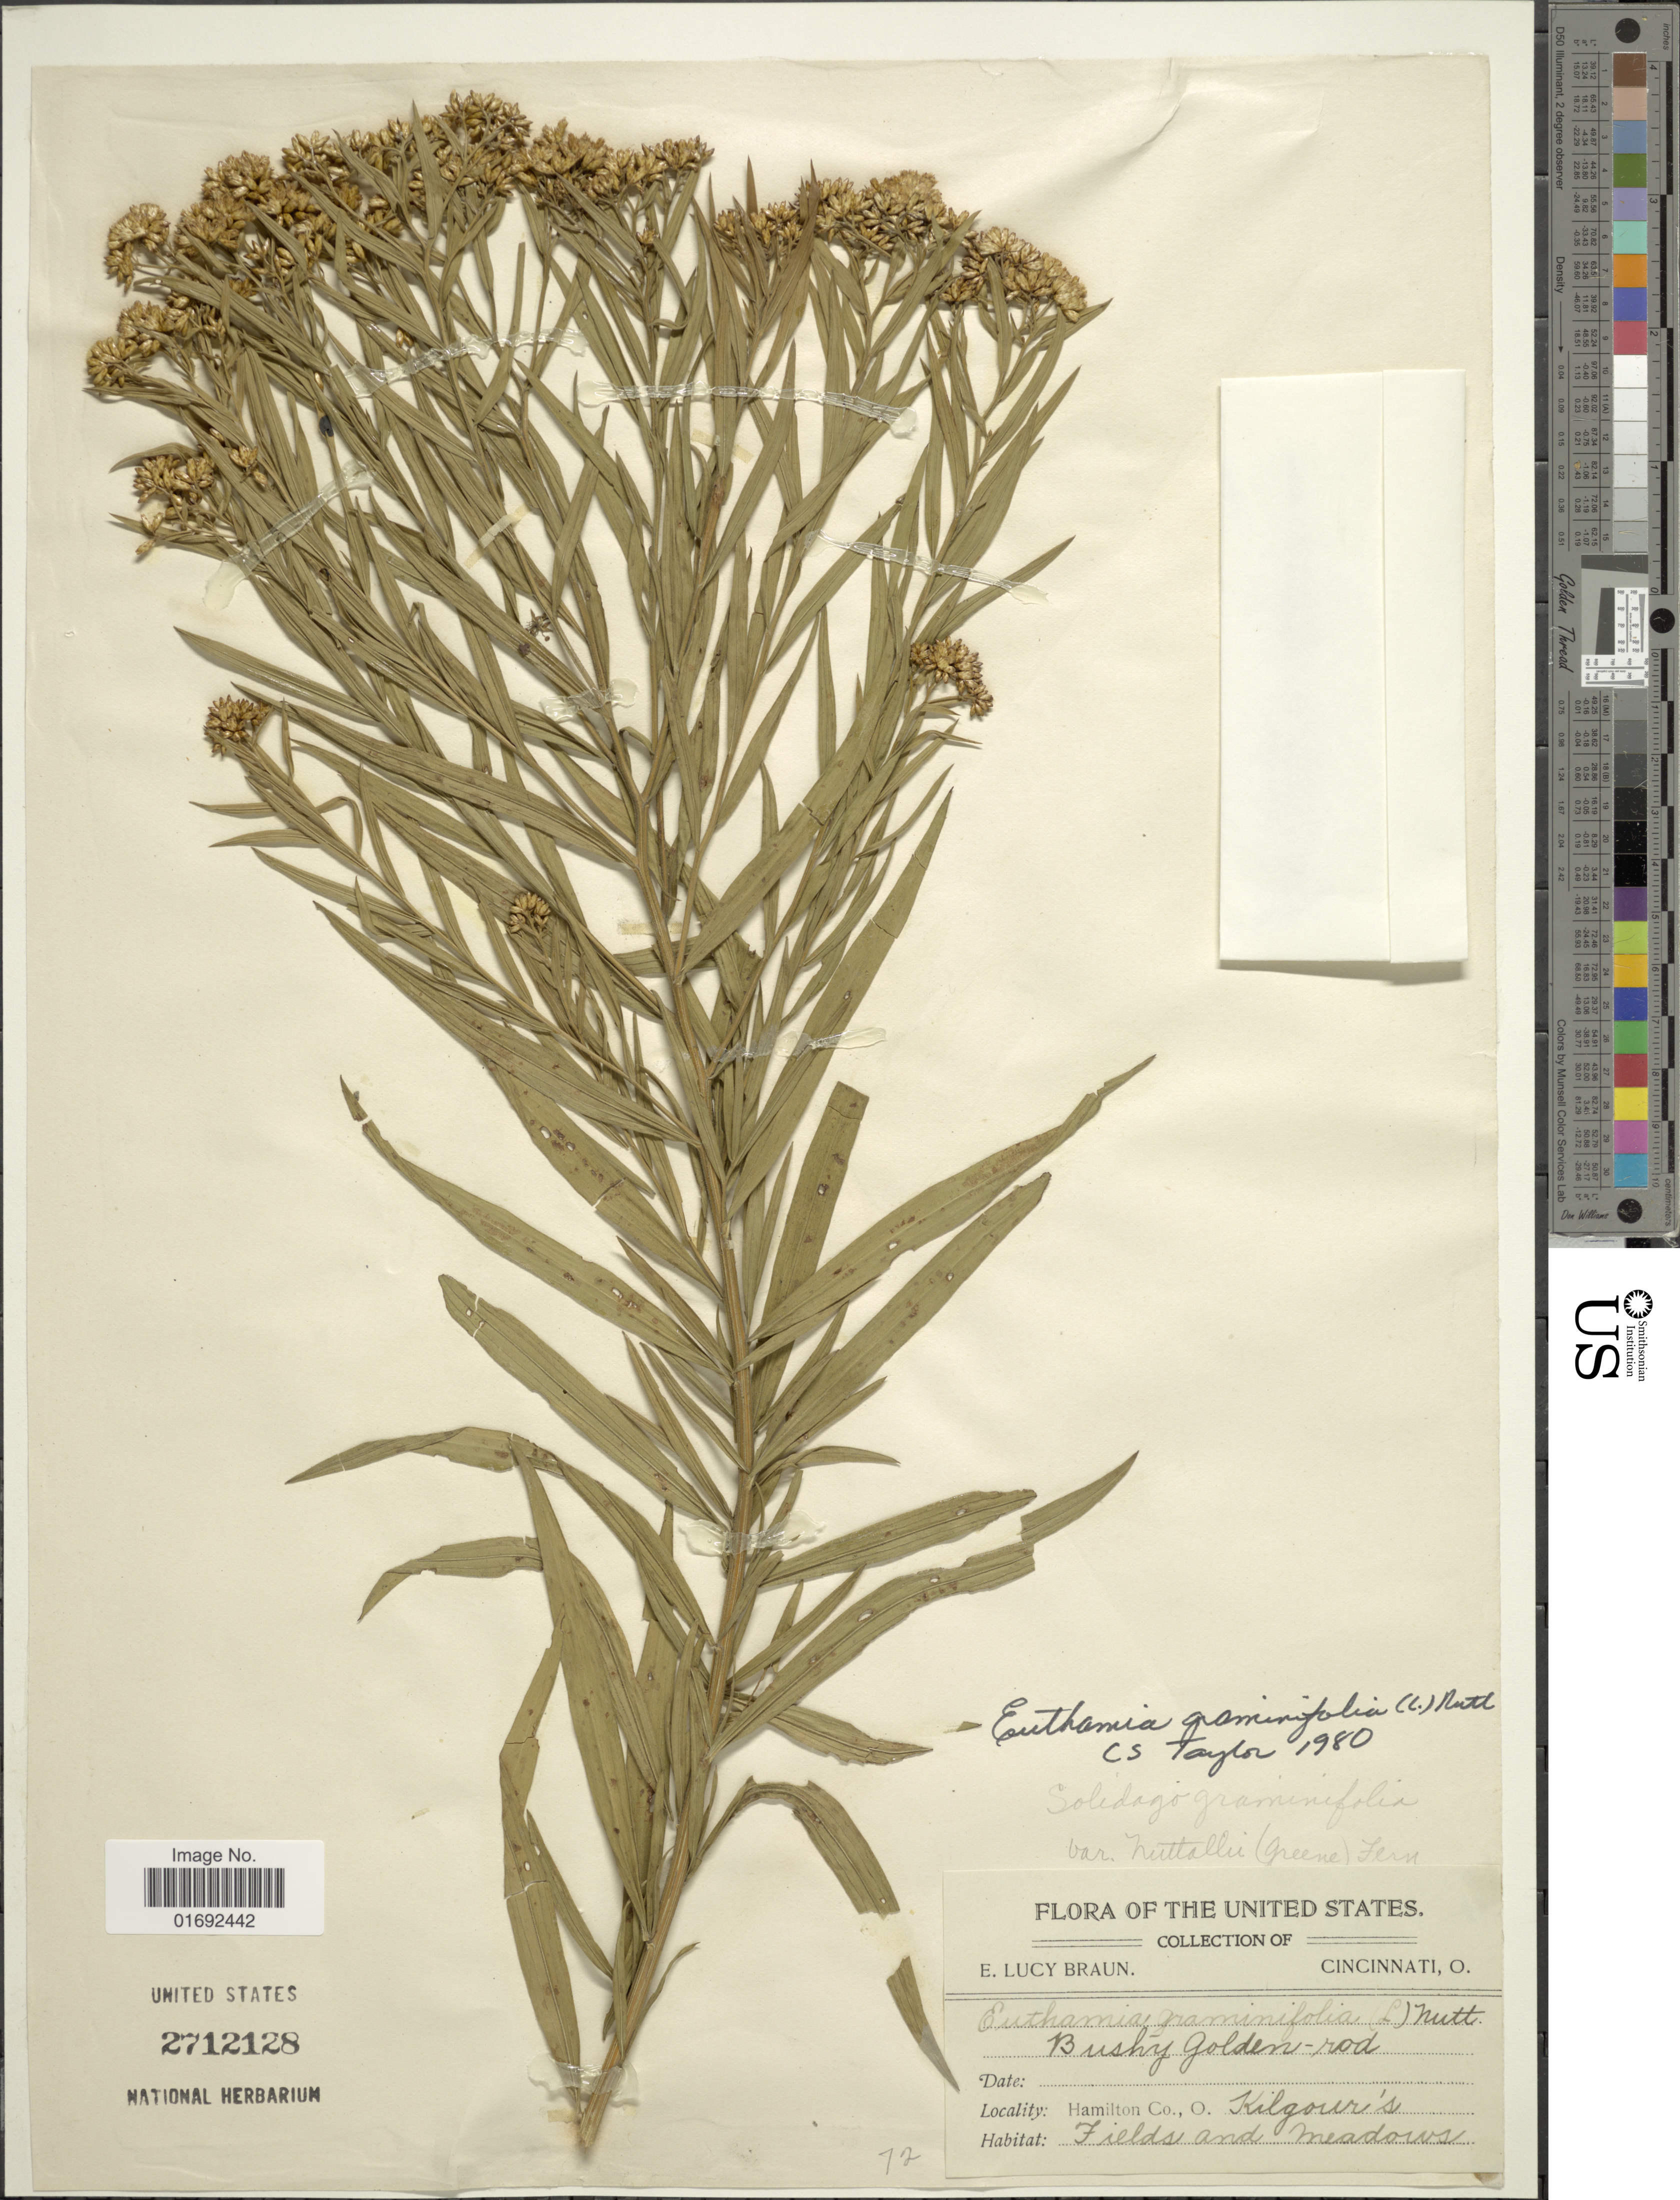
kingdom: Plantae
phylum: Tracheophyta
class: Magnoliopsida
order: Asterales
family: Asteraceae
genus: Euthamia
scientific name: Euthamia graminifolia var. nuttalii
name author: (S.W. Greene) W. Stone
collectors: E. L. Braun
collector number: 72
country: United States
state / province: Ohio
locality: Hamilton Co., O., Kilgour's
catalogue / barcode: US 2712128